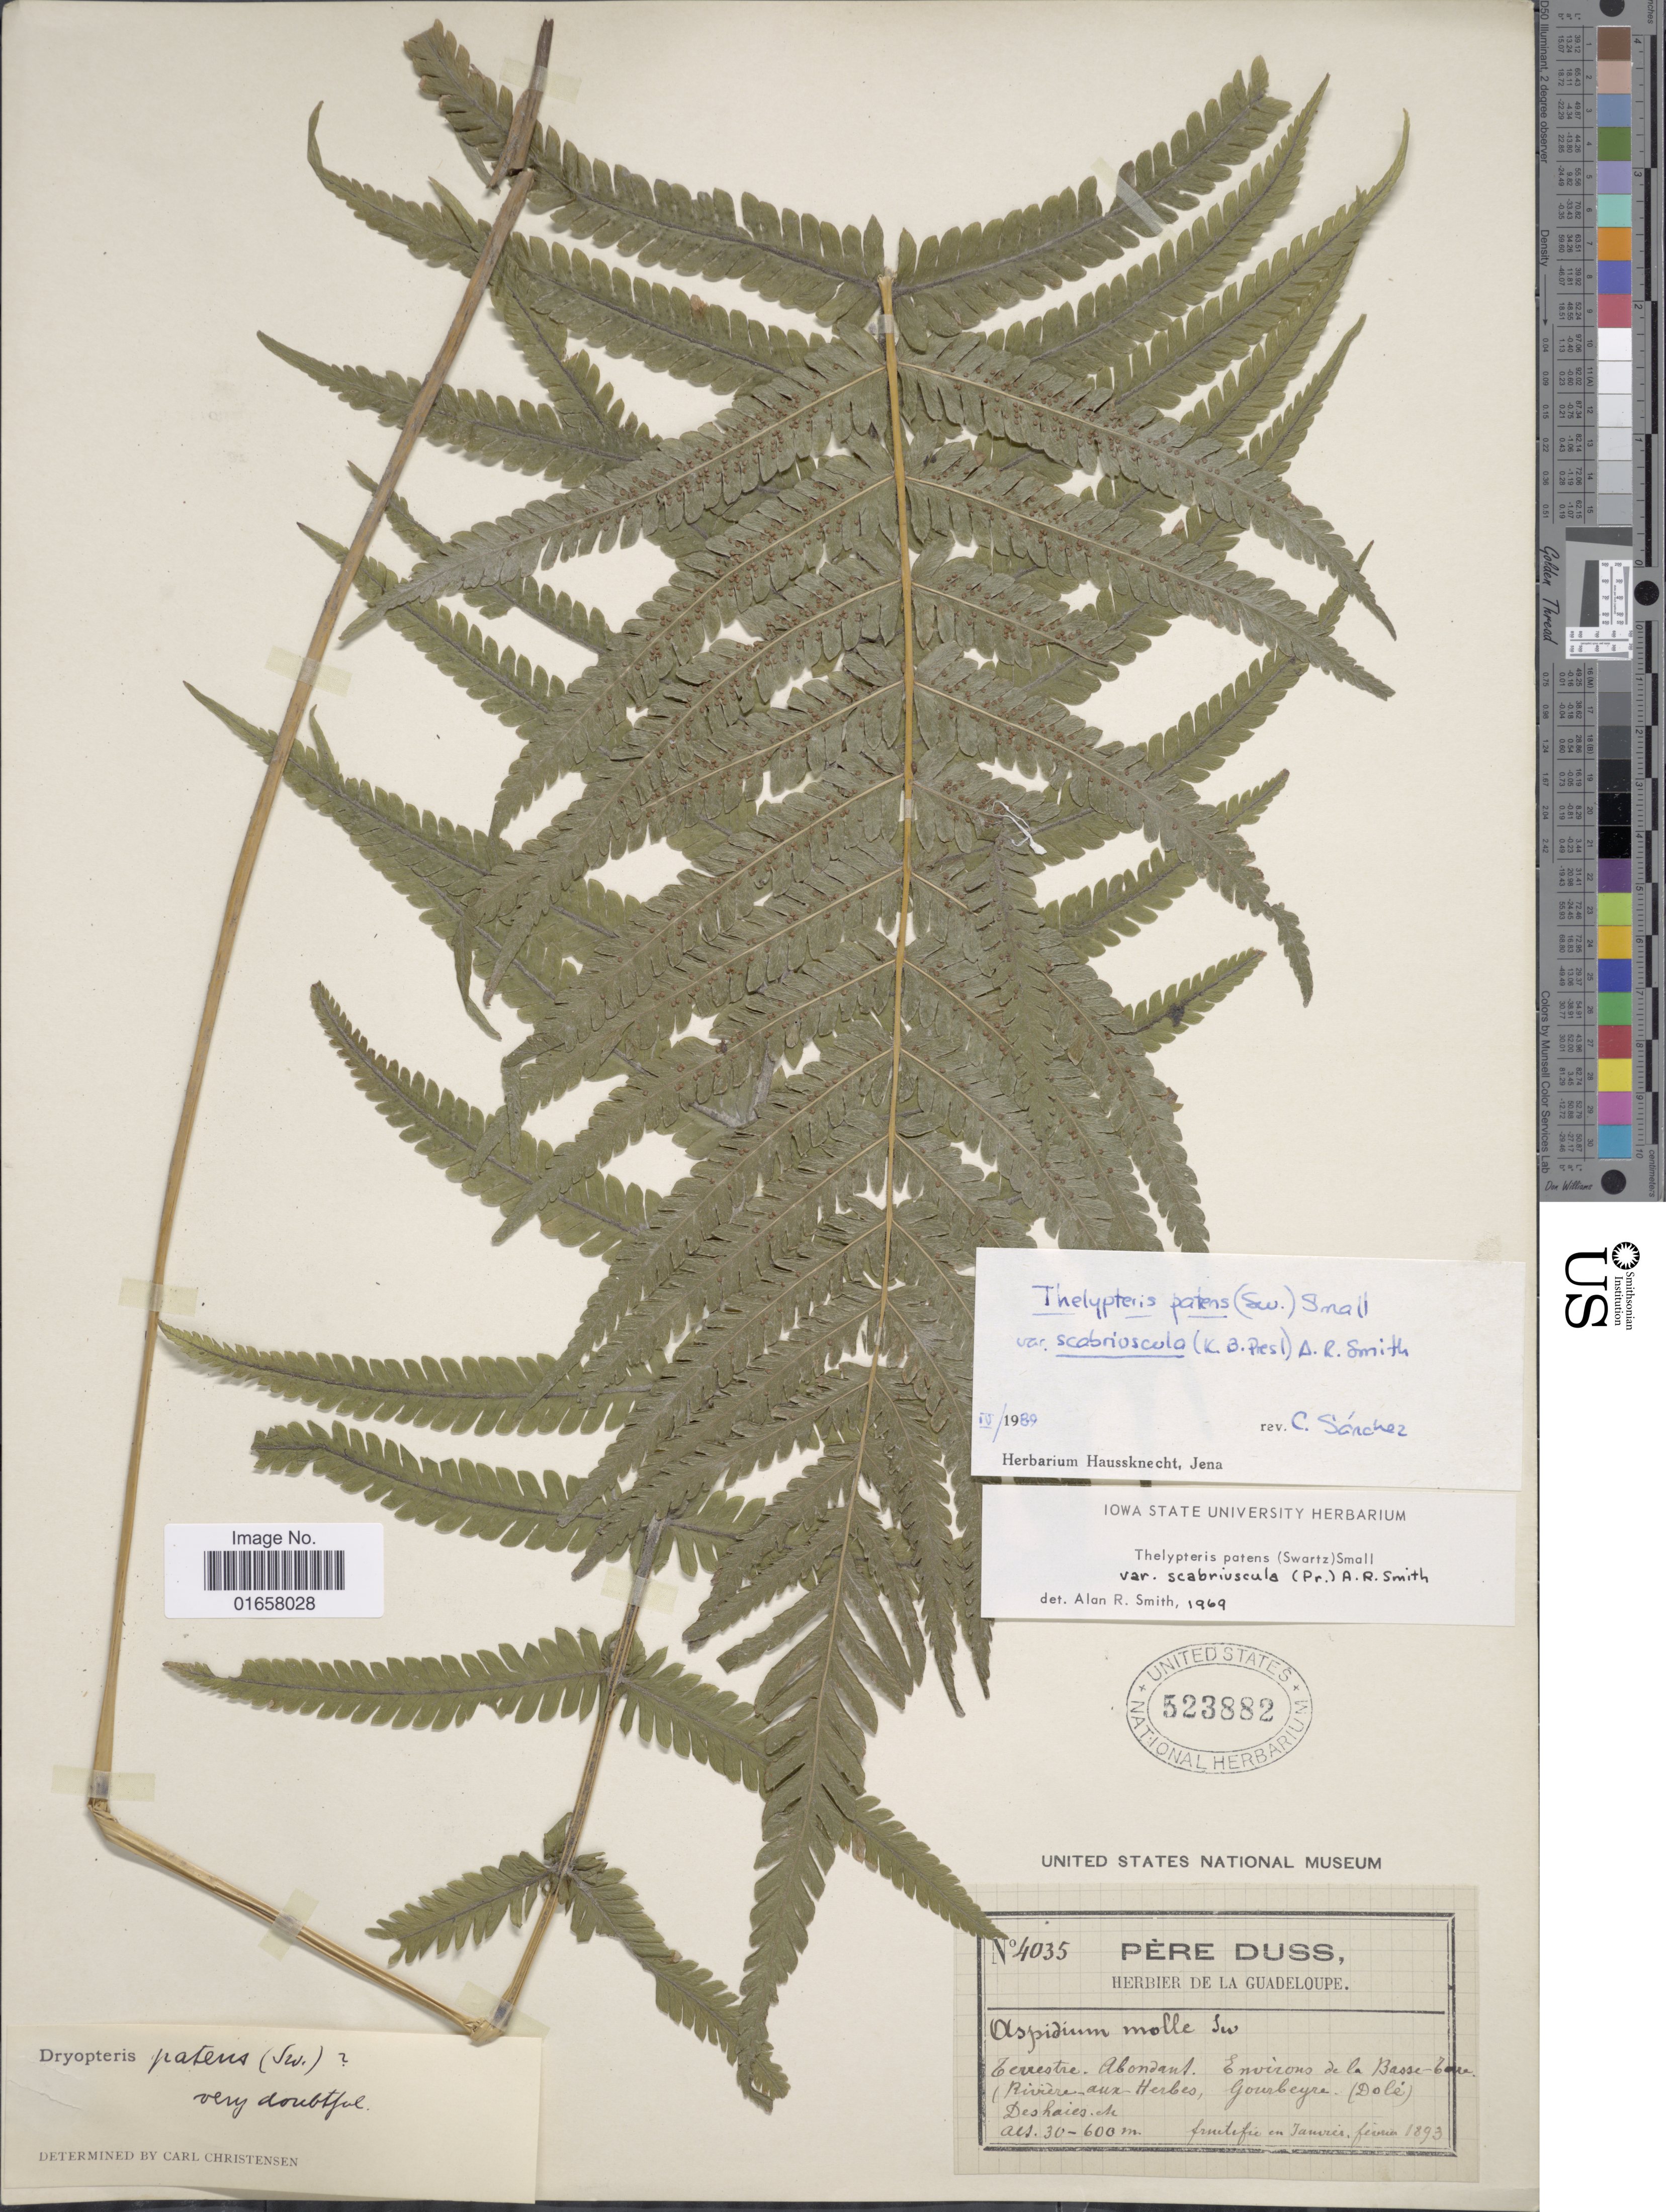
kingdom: Plantae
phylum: Tracheophyta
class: Polypodiopsida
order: Polypodiales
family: Thelypteridaceae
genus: Christella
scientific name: Christella patens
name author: (Sw.) Holttum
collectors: Père Duss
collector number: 4035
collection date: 1893-01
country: Guadeloupe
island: Leeward Is.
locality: Terrestre. Abondant. Environs de la Basse-Terre, Rivière-aux-Herbes, Gourbeyre (Dolé) Deshaies etc.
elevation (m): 30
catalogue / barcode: US 523882